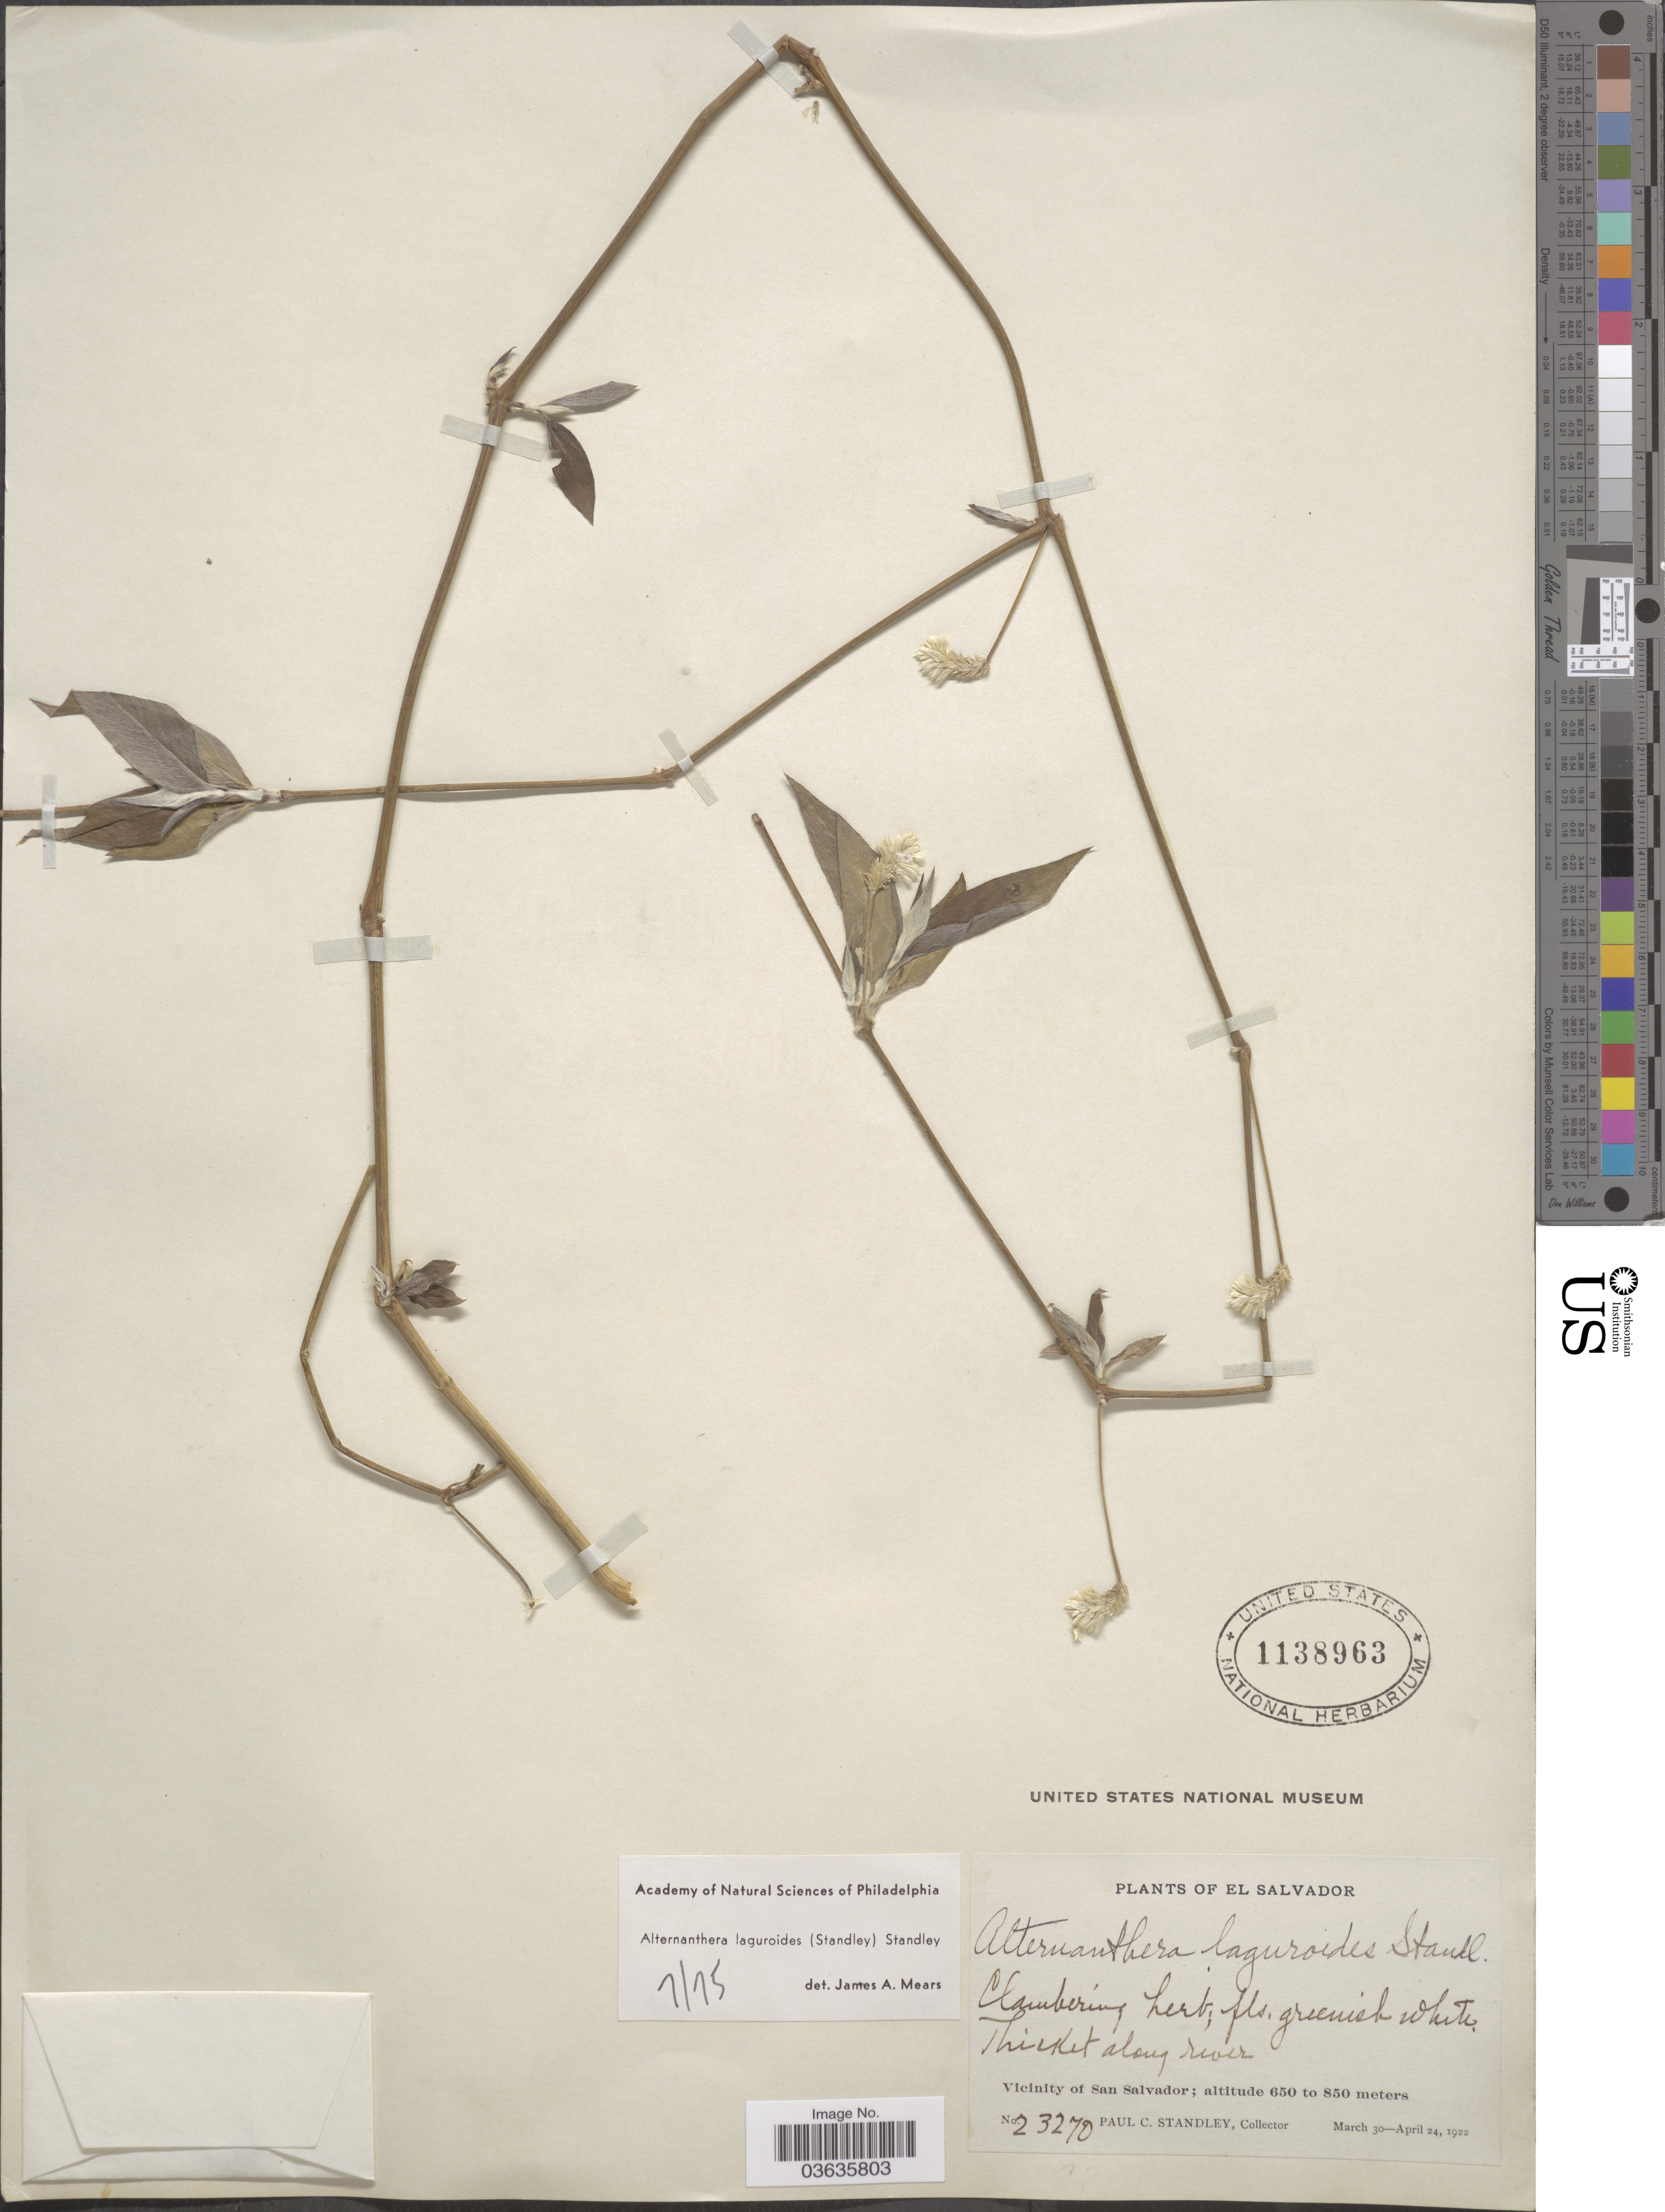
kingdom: Plantae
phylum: Tracheophyta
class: Magnoliopsida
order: Caryophyllales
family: Amaranthaceae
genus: Alternanthera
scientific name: Alternanthera laguroides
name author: (Standl.) Standl.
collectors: P. C. Standley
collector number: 23270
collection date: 1922-03-30/1922-04-24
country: El Salvador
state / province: San Salvador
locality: Vicinity of San Salvador.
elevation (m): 650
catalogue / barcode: US 1138963